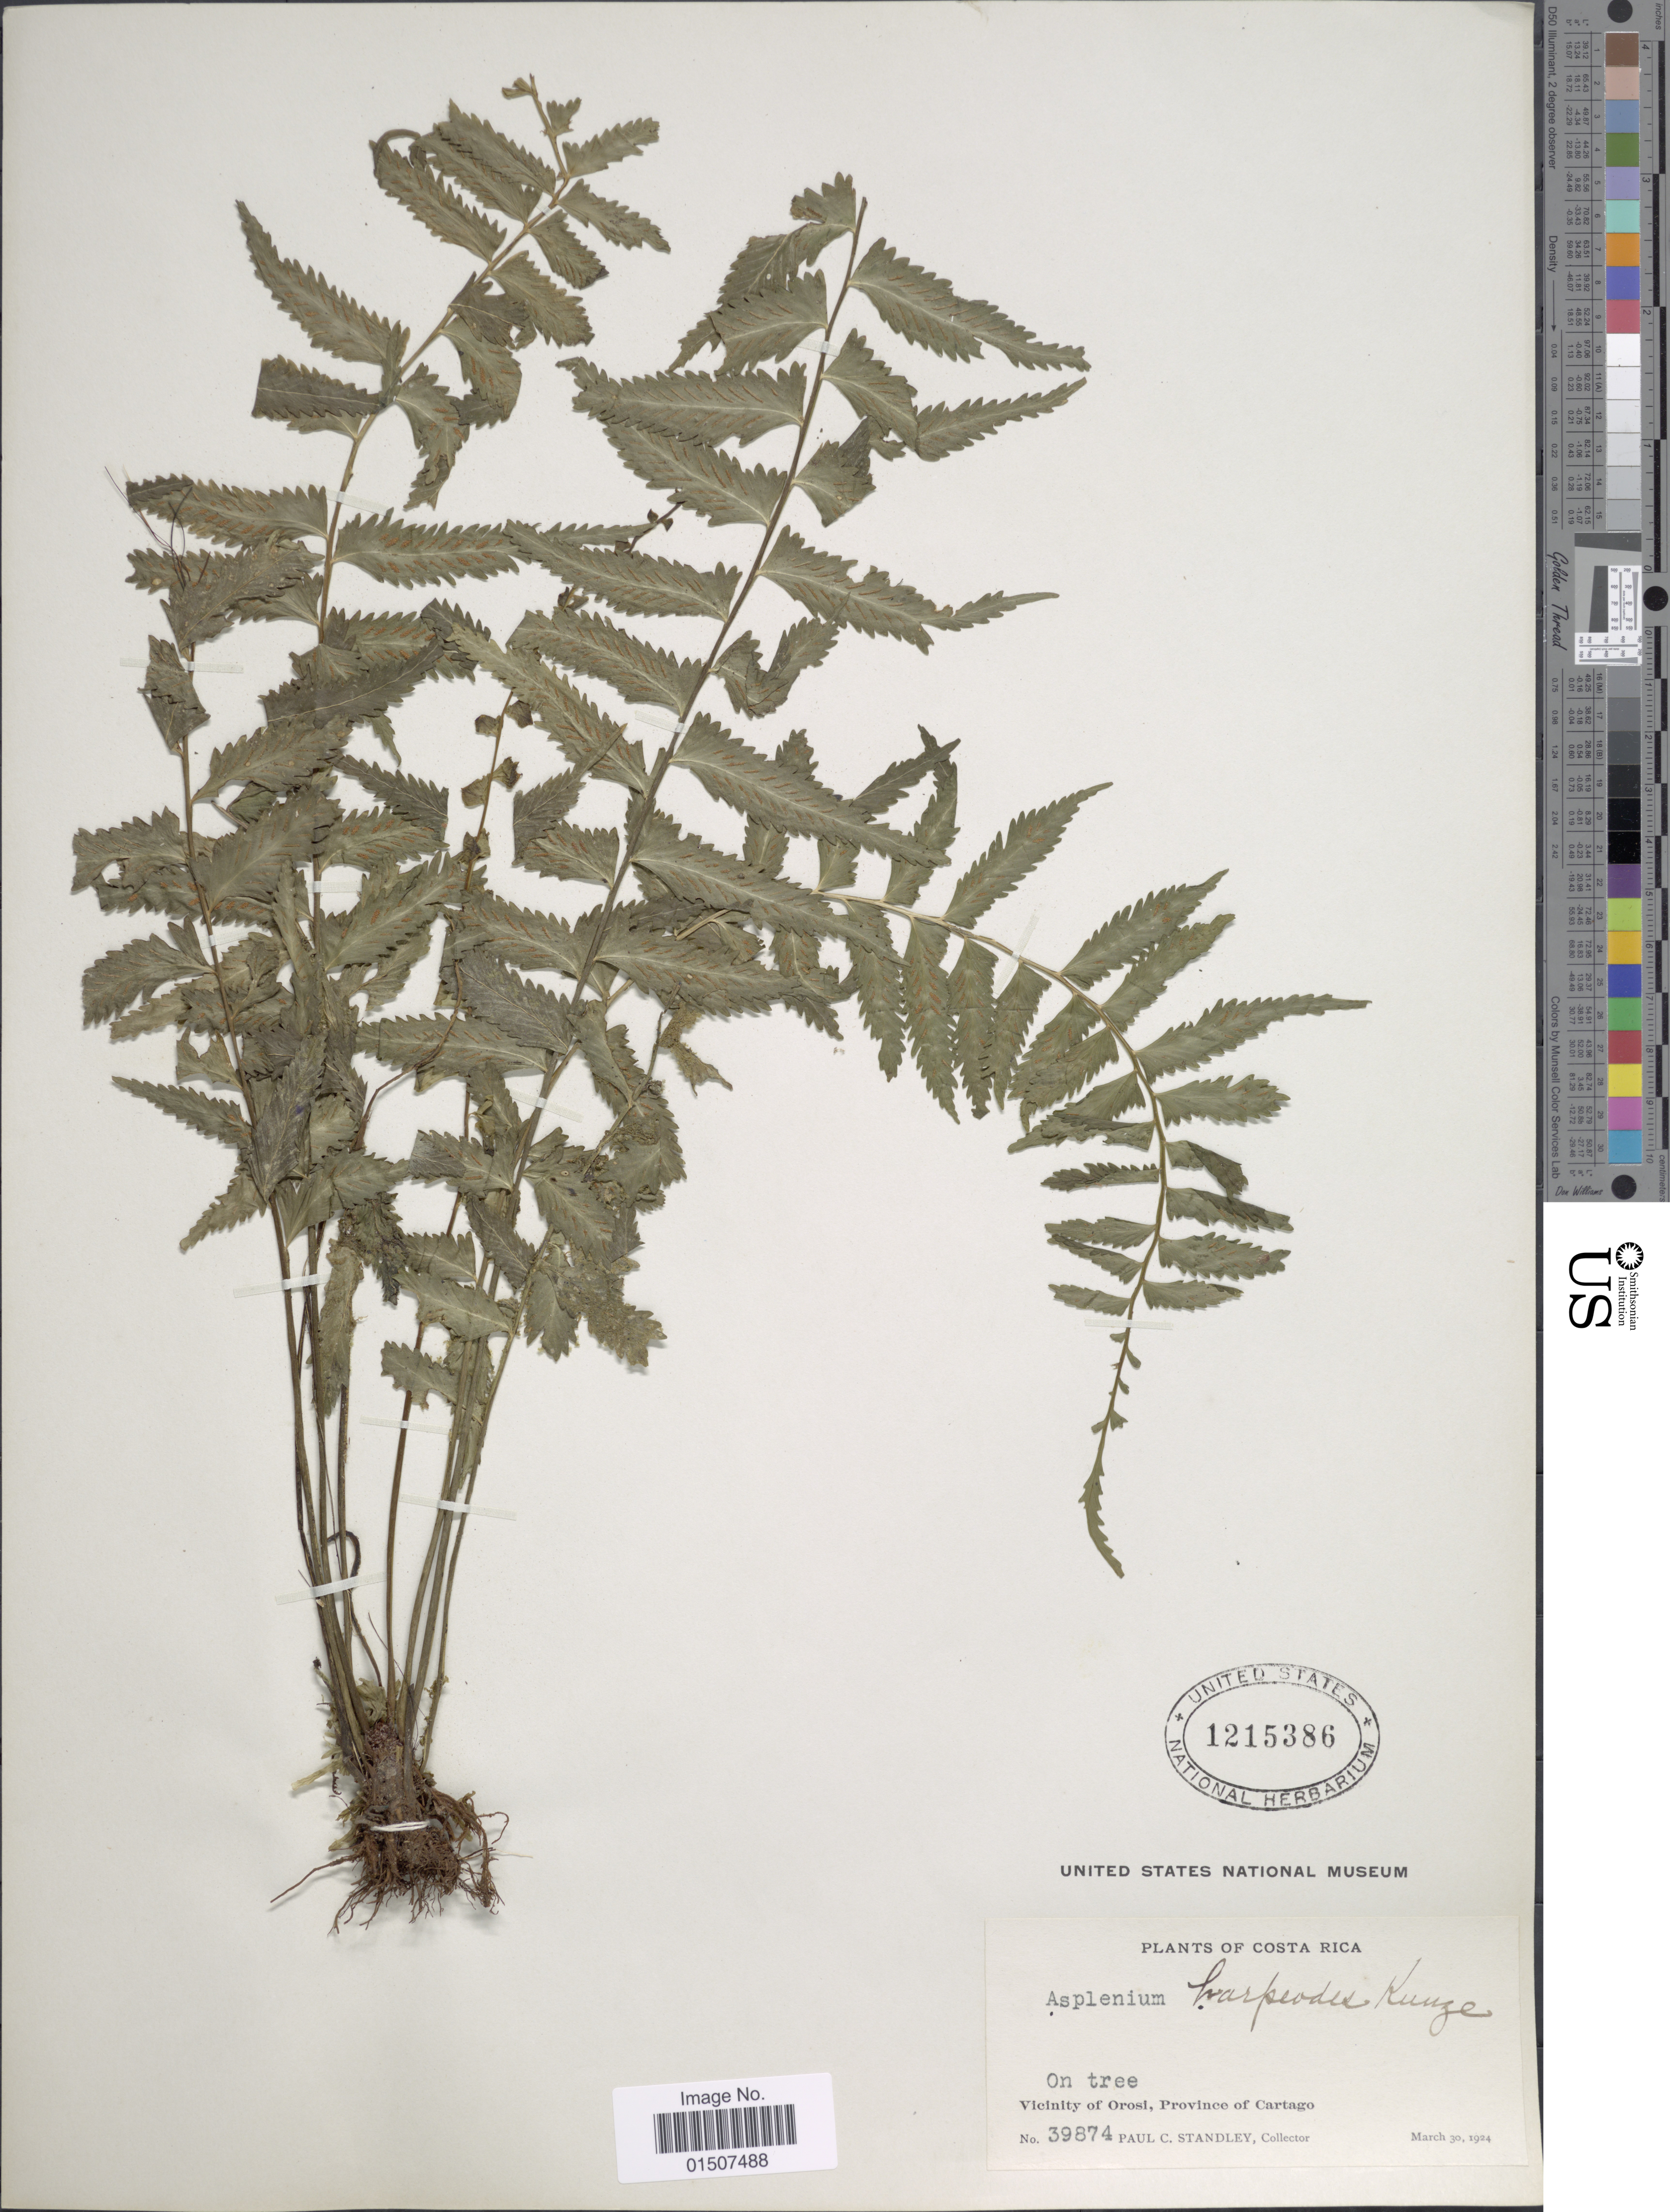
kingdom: Plantae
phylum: Tracheophyta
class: Polypodiopsida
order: Polypodiales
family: Aspleniaceae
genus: Asplenium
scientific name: Asplenium pululahuae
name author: Sodiro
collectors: P. C. Standley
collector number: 39874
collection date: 1924-03-30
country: Costa Rica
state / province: Cartago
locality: Vicinity of Orosi, Province of Cartago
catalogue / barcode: US 1215386